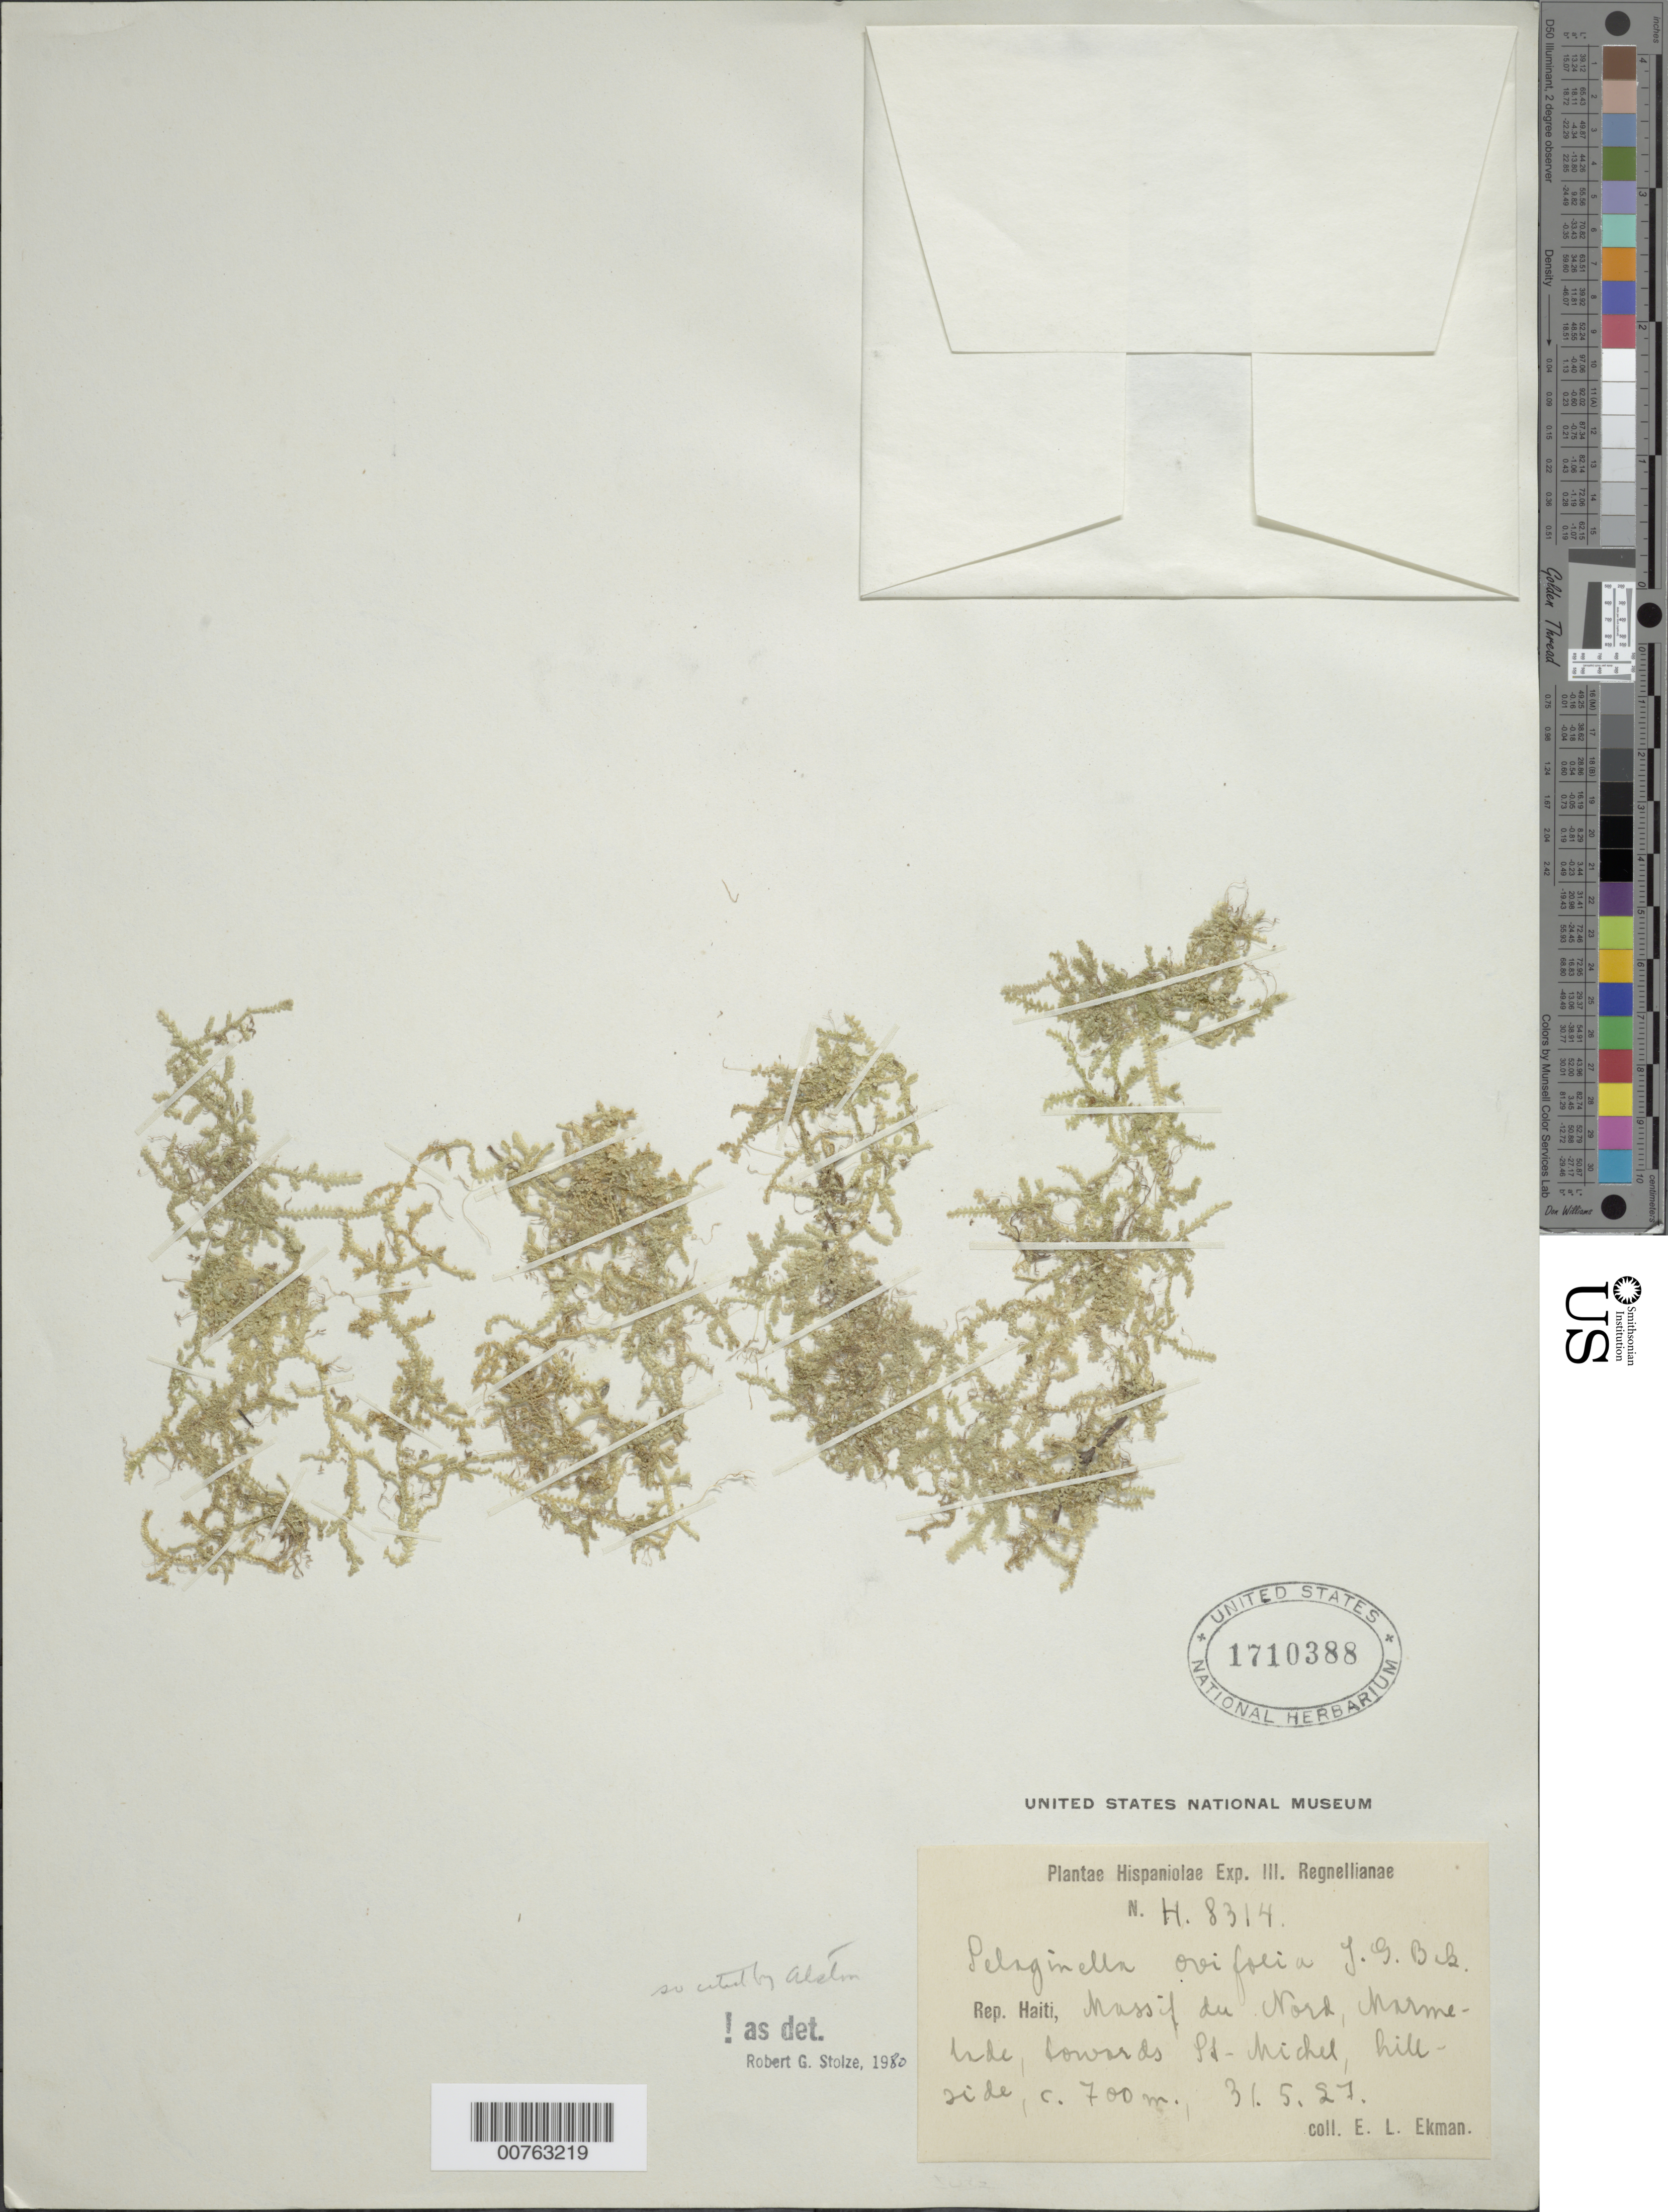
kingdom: Plantae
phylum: Tracheophyta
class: Lycopodiopsida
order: Selaginellales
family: Selaginellaceae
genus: Selaginella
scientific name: Selaginella ovifolia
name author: Baker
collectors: E. L. Ekman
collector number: H 8314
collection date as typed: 31 May 1927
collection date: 1927-05-31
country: Haiti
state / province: Nord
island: Hispaniola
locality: Massif du Nord, Marmelade, towards St. Michel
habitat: Hillside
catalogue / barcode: US 1710388